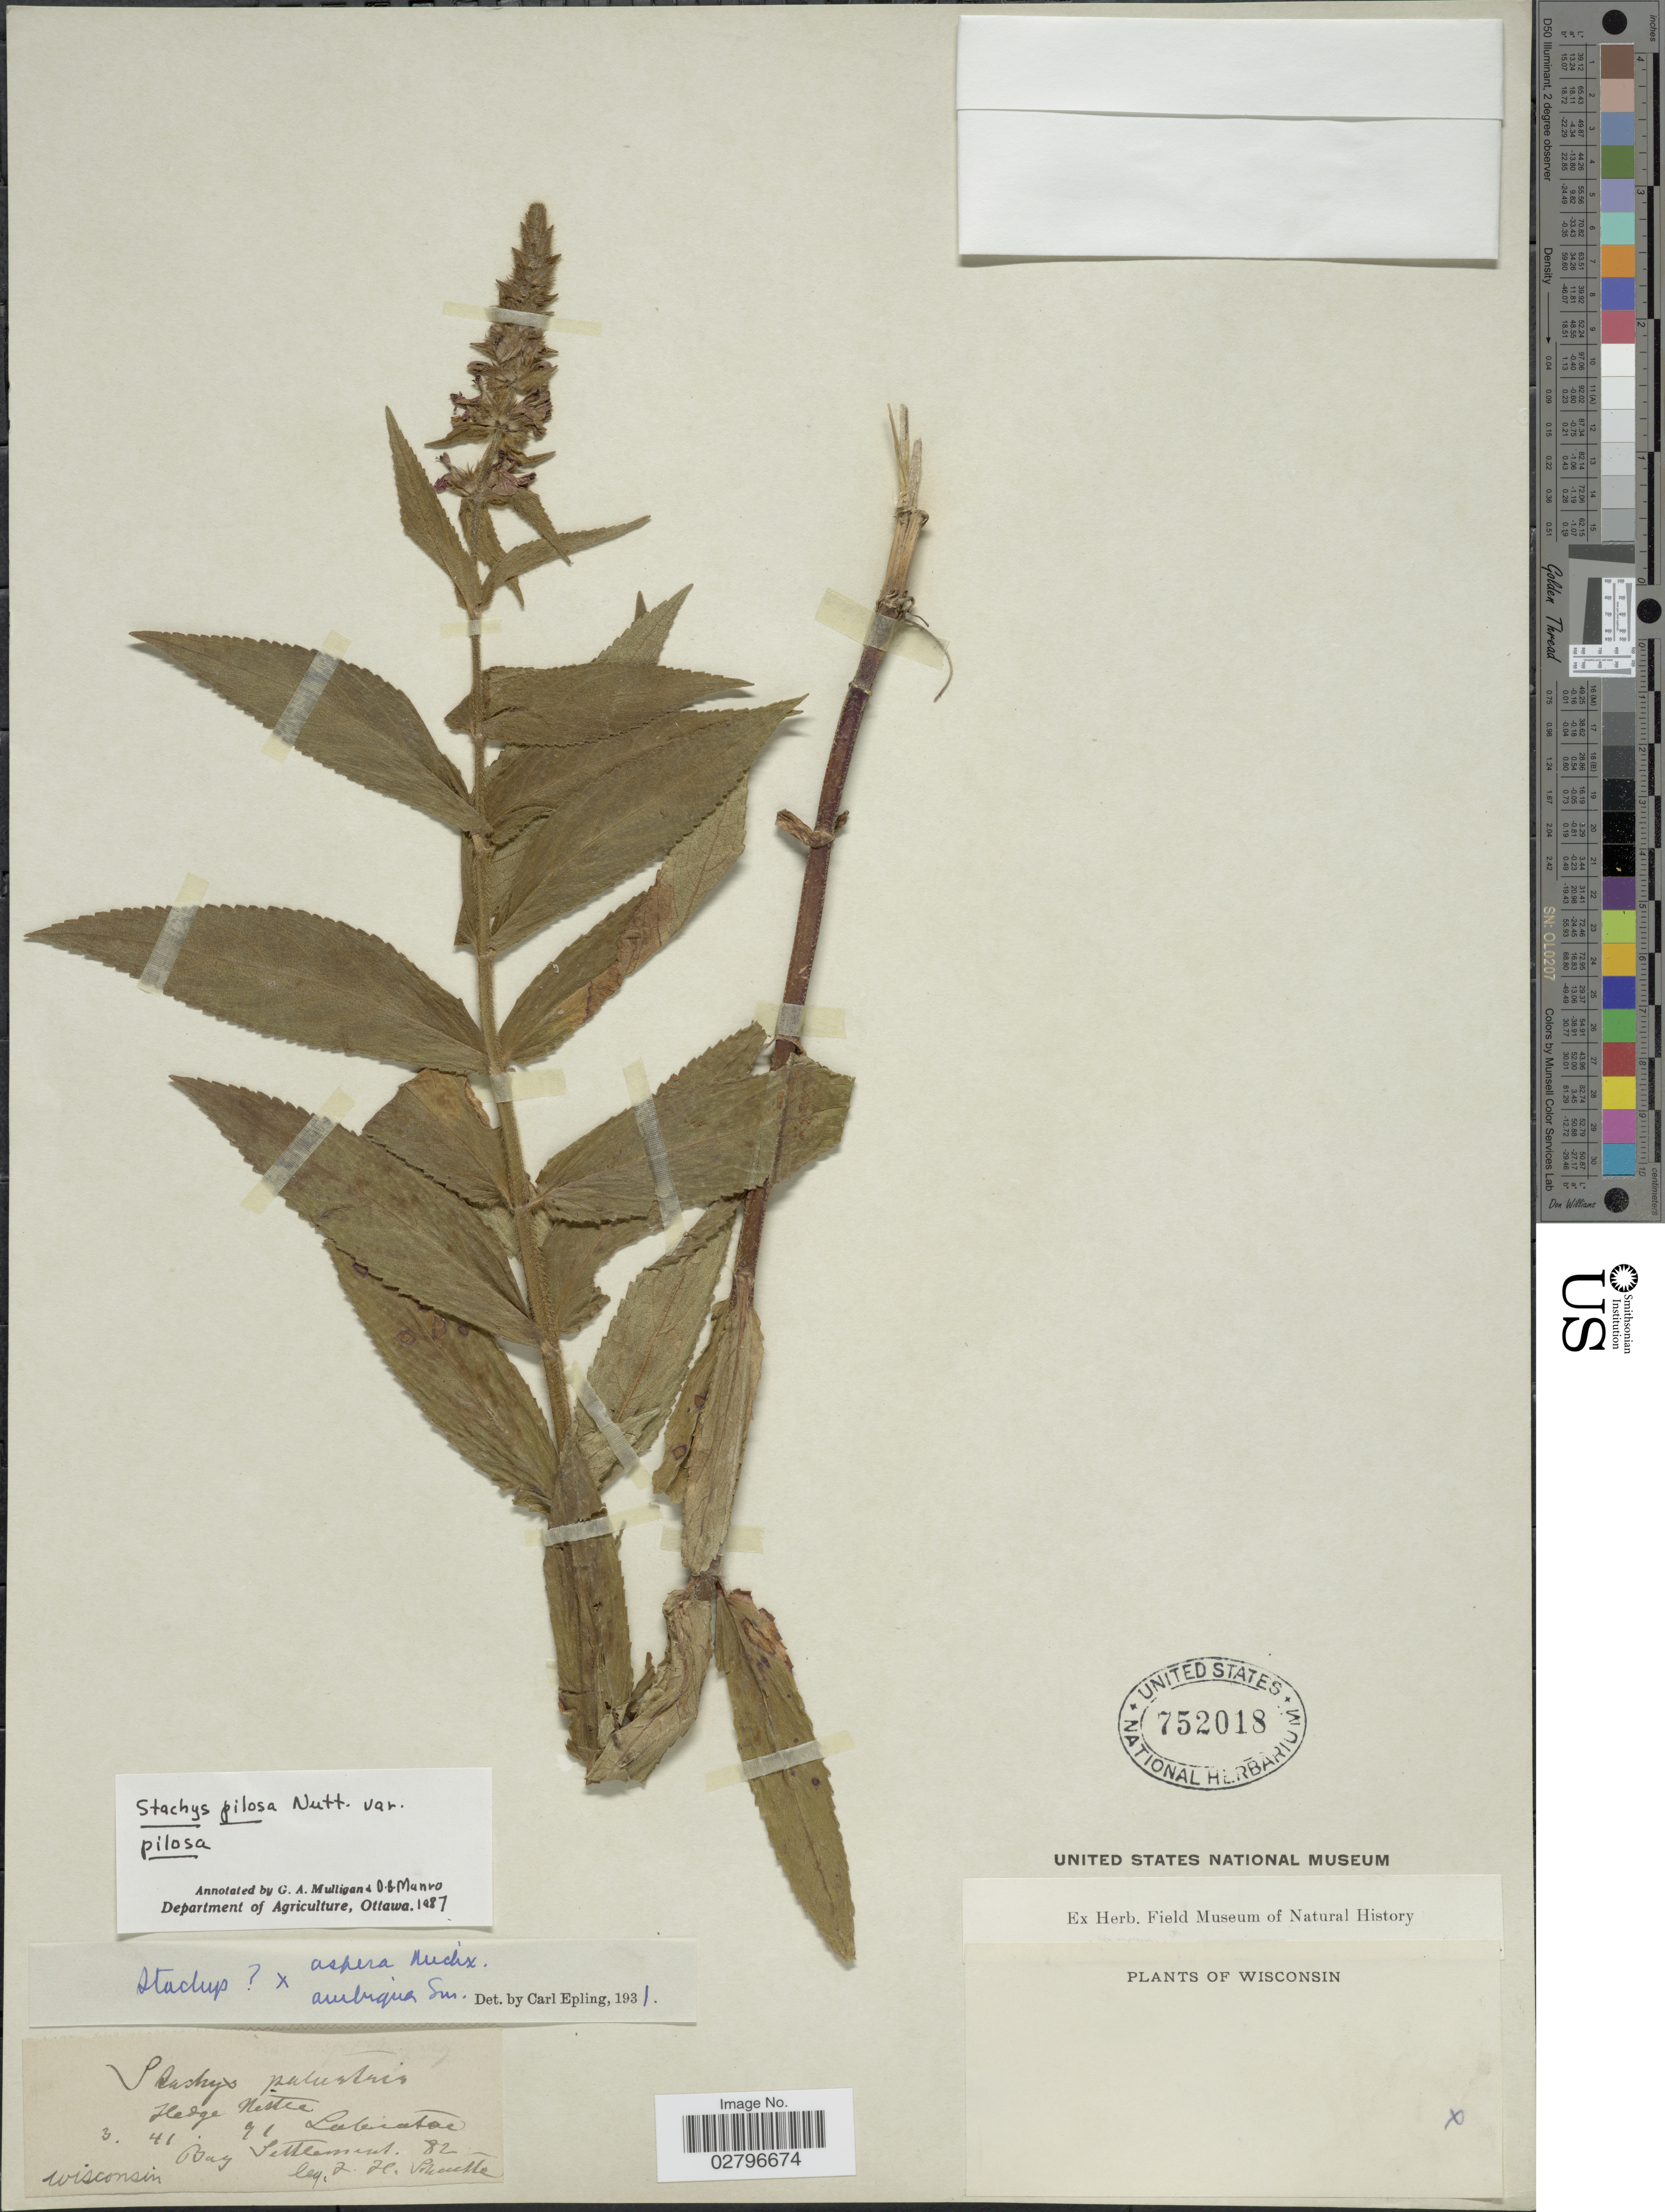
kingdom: Plantae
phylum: Tracheophyta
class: Magnoliopsida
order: Lamiales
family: Lamiaceae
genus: Stachys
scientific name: Stachys pilosa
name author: Nutt.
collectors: J. H. Schuette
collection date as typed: Transcribed d/m/y: //82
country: United States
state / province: Wisconsin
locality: Bay Settlement.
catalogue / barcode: US 752018